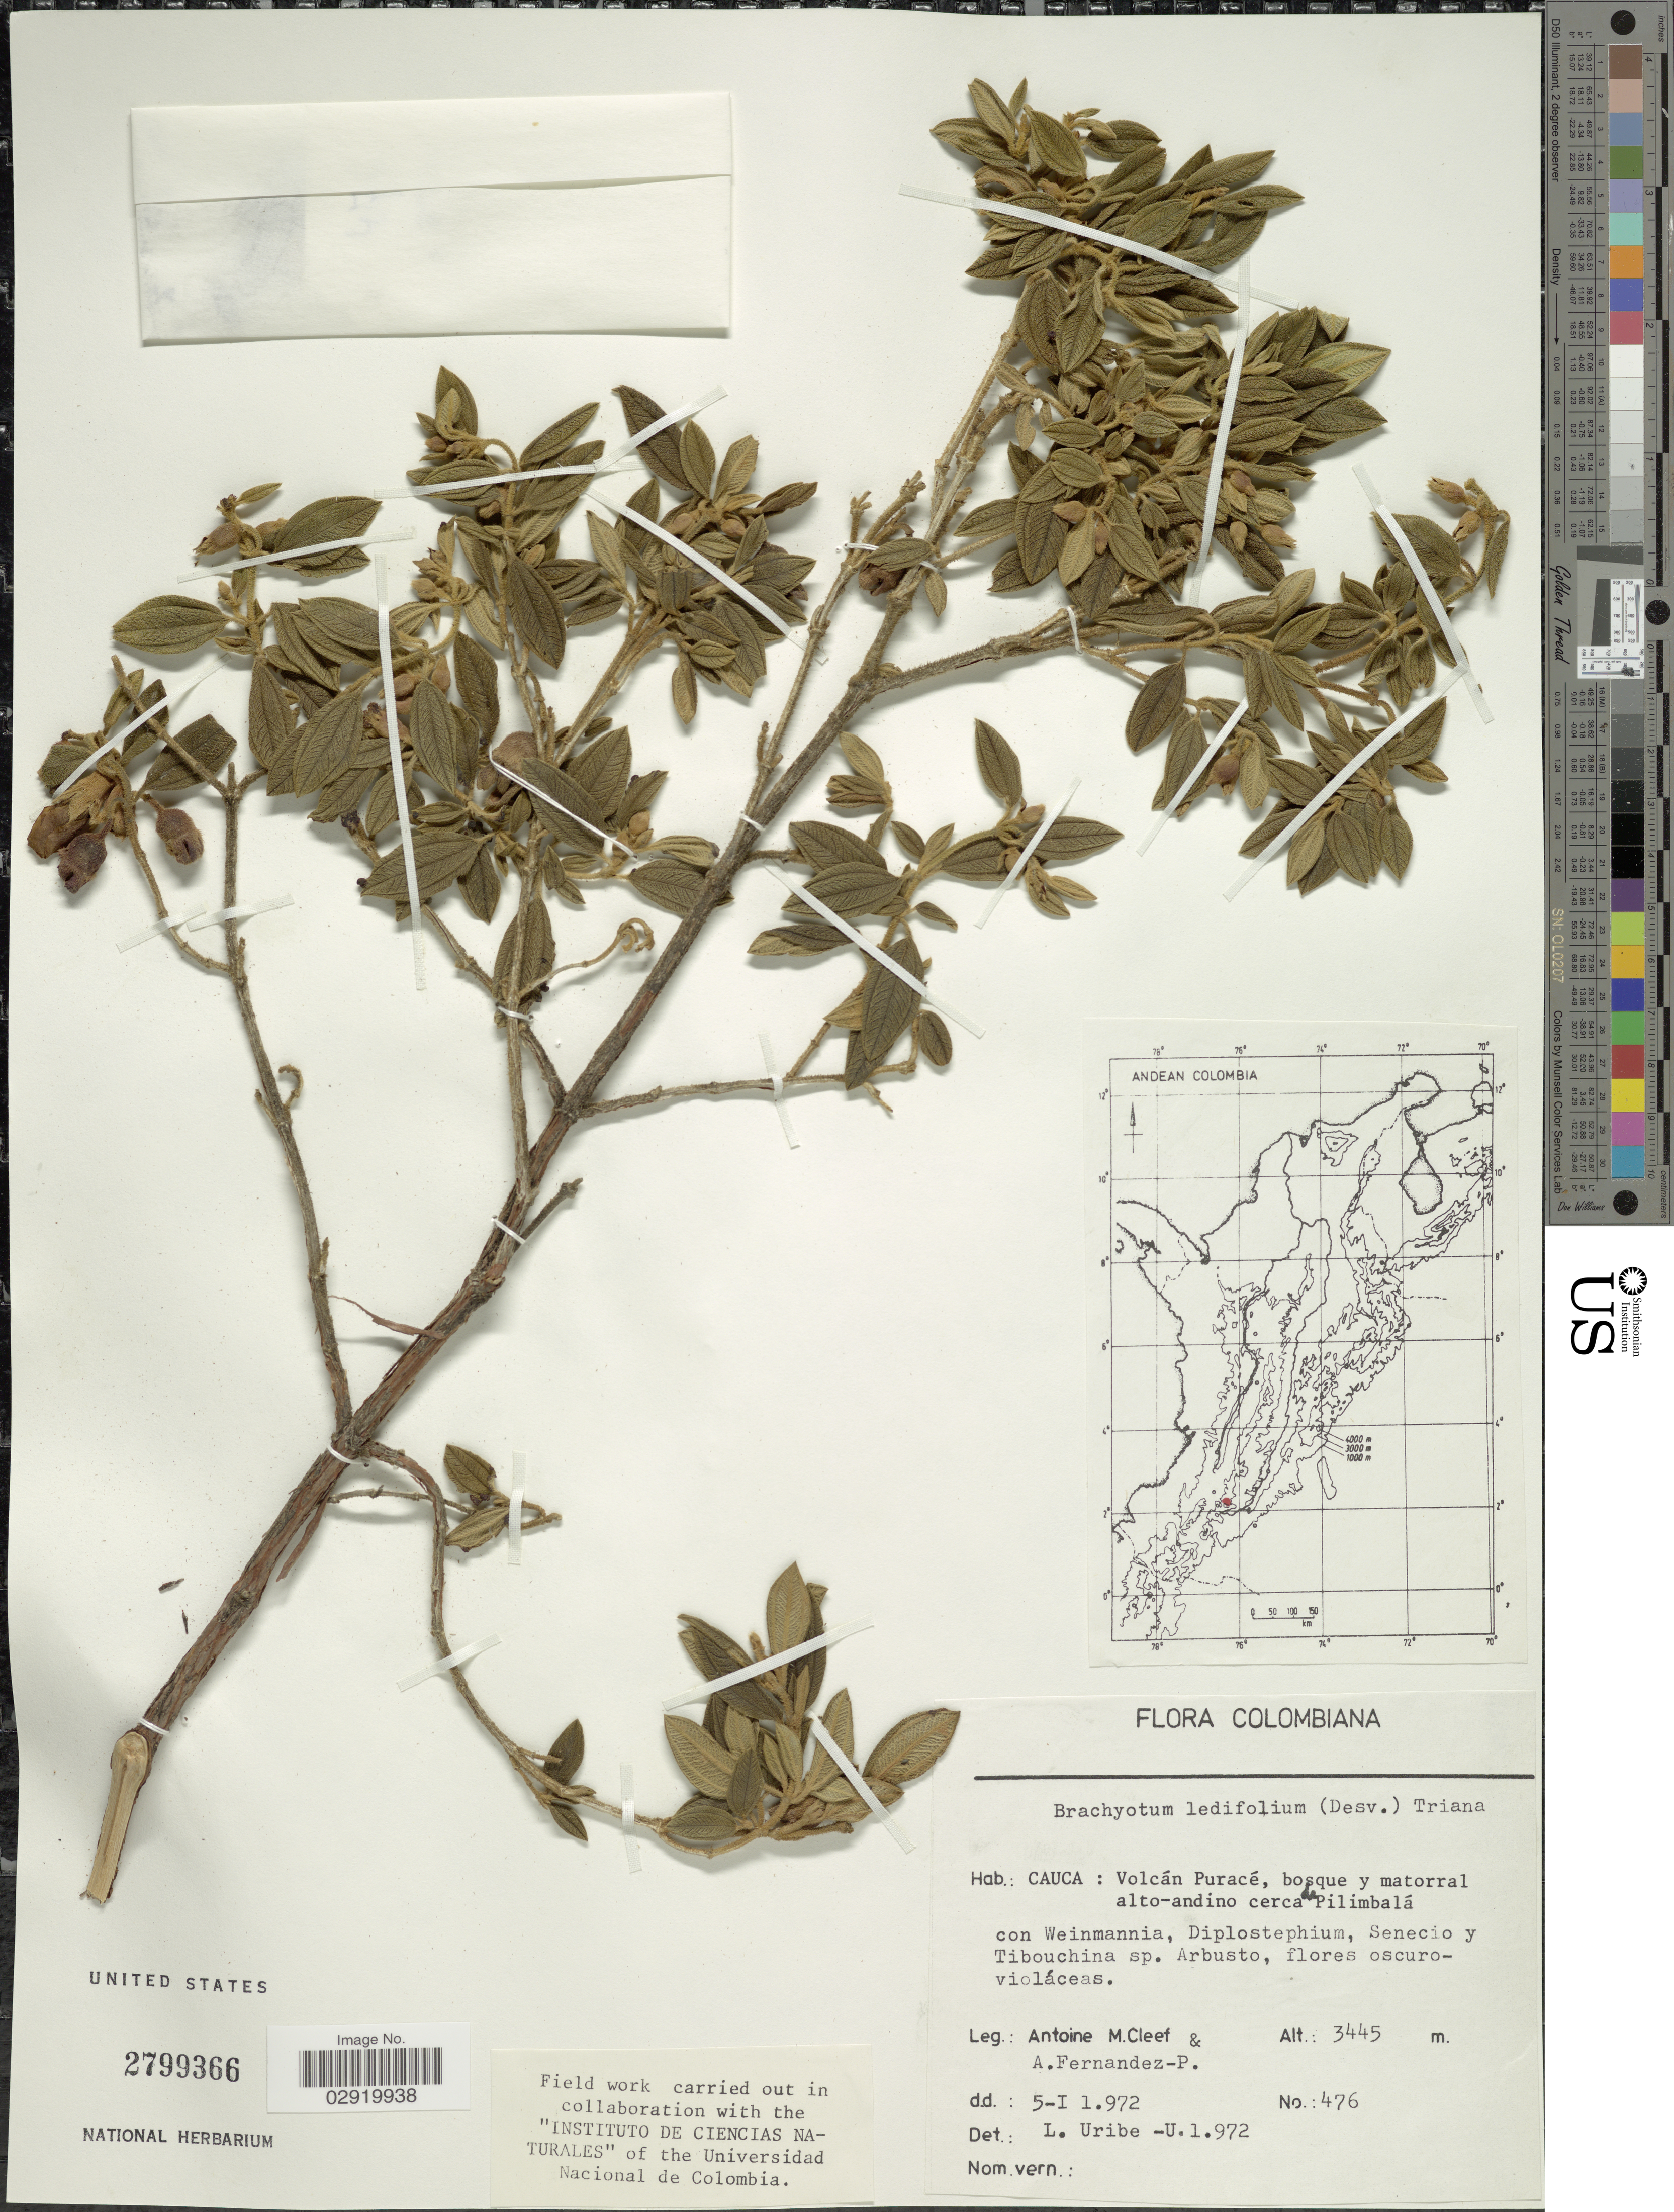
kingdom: Plantae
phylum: Tracheophyta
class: Magnoliopsida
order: Myrtales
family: Melastomataceae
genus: Brachyotum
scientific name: Brachyotum ledifolium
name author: (Desr.) Triana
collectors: A. M. Cleef & A. Fernández-Pérez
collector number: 476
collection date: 1972-01-05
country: Colombia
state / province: Cauca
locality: Volcán Puracé, bosque y matorral alto-andino cerca de Pilimbalá.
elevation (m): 3445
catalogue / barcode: US 2799366